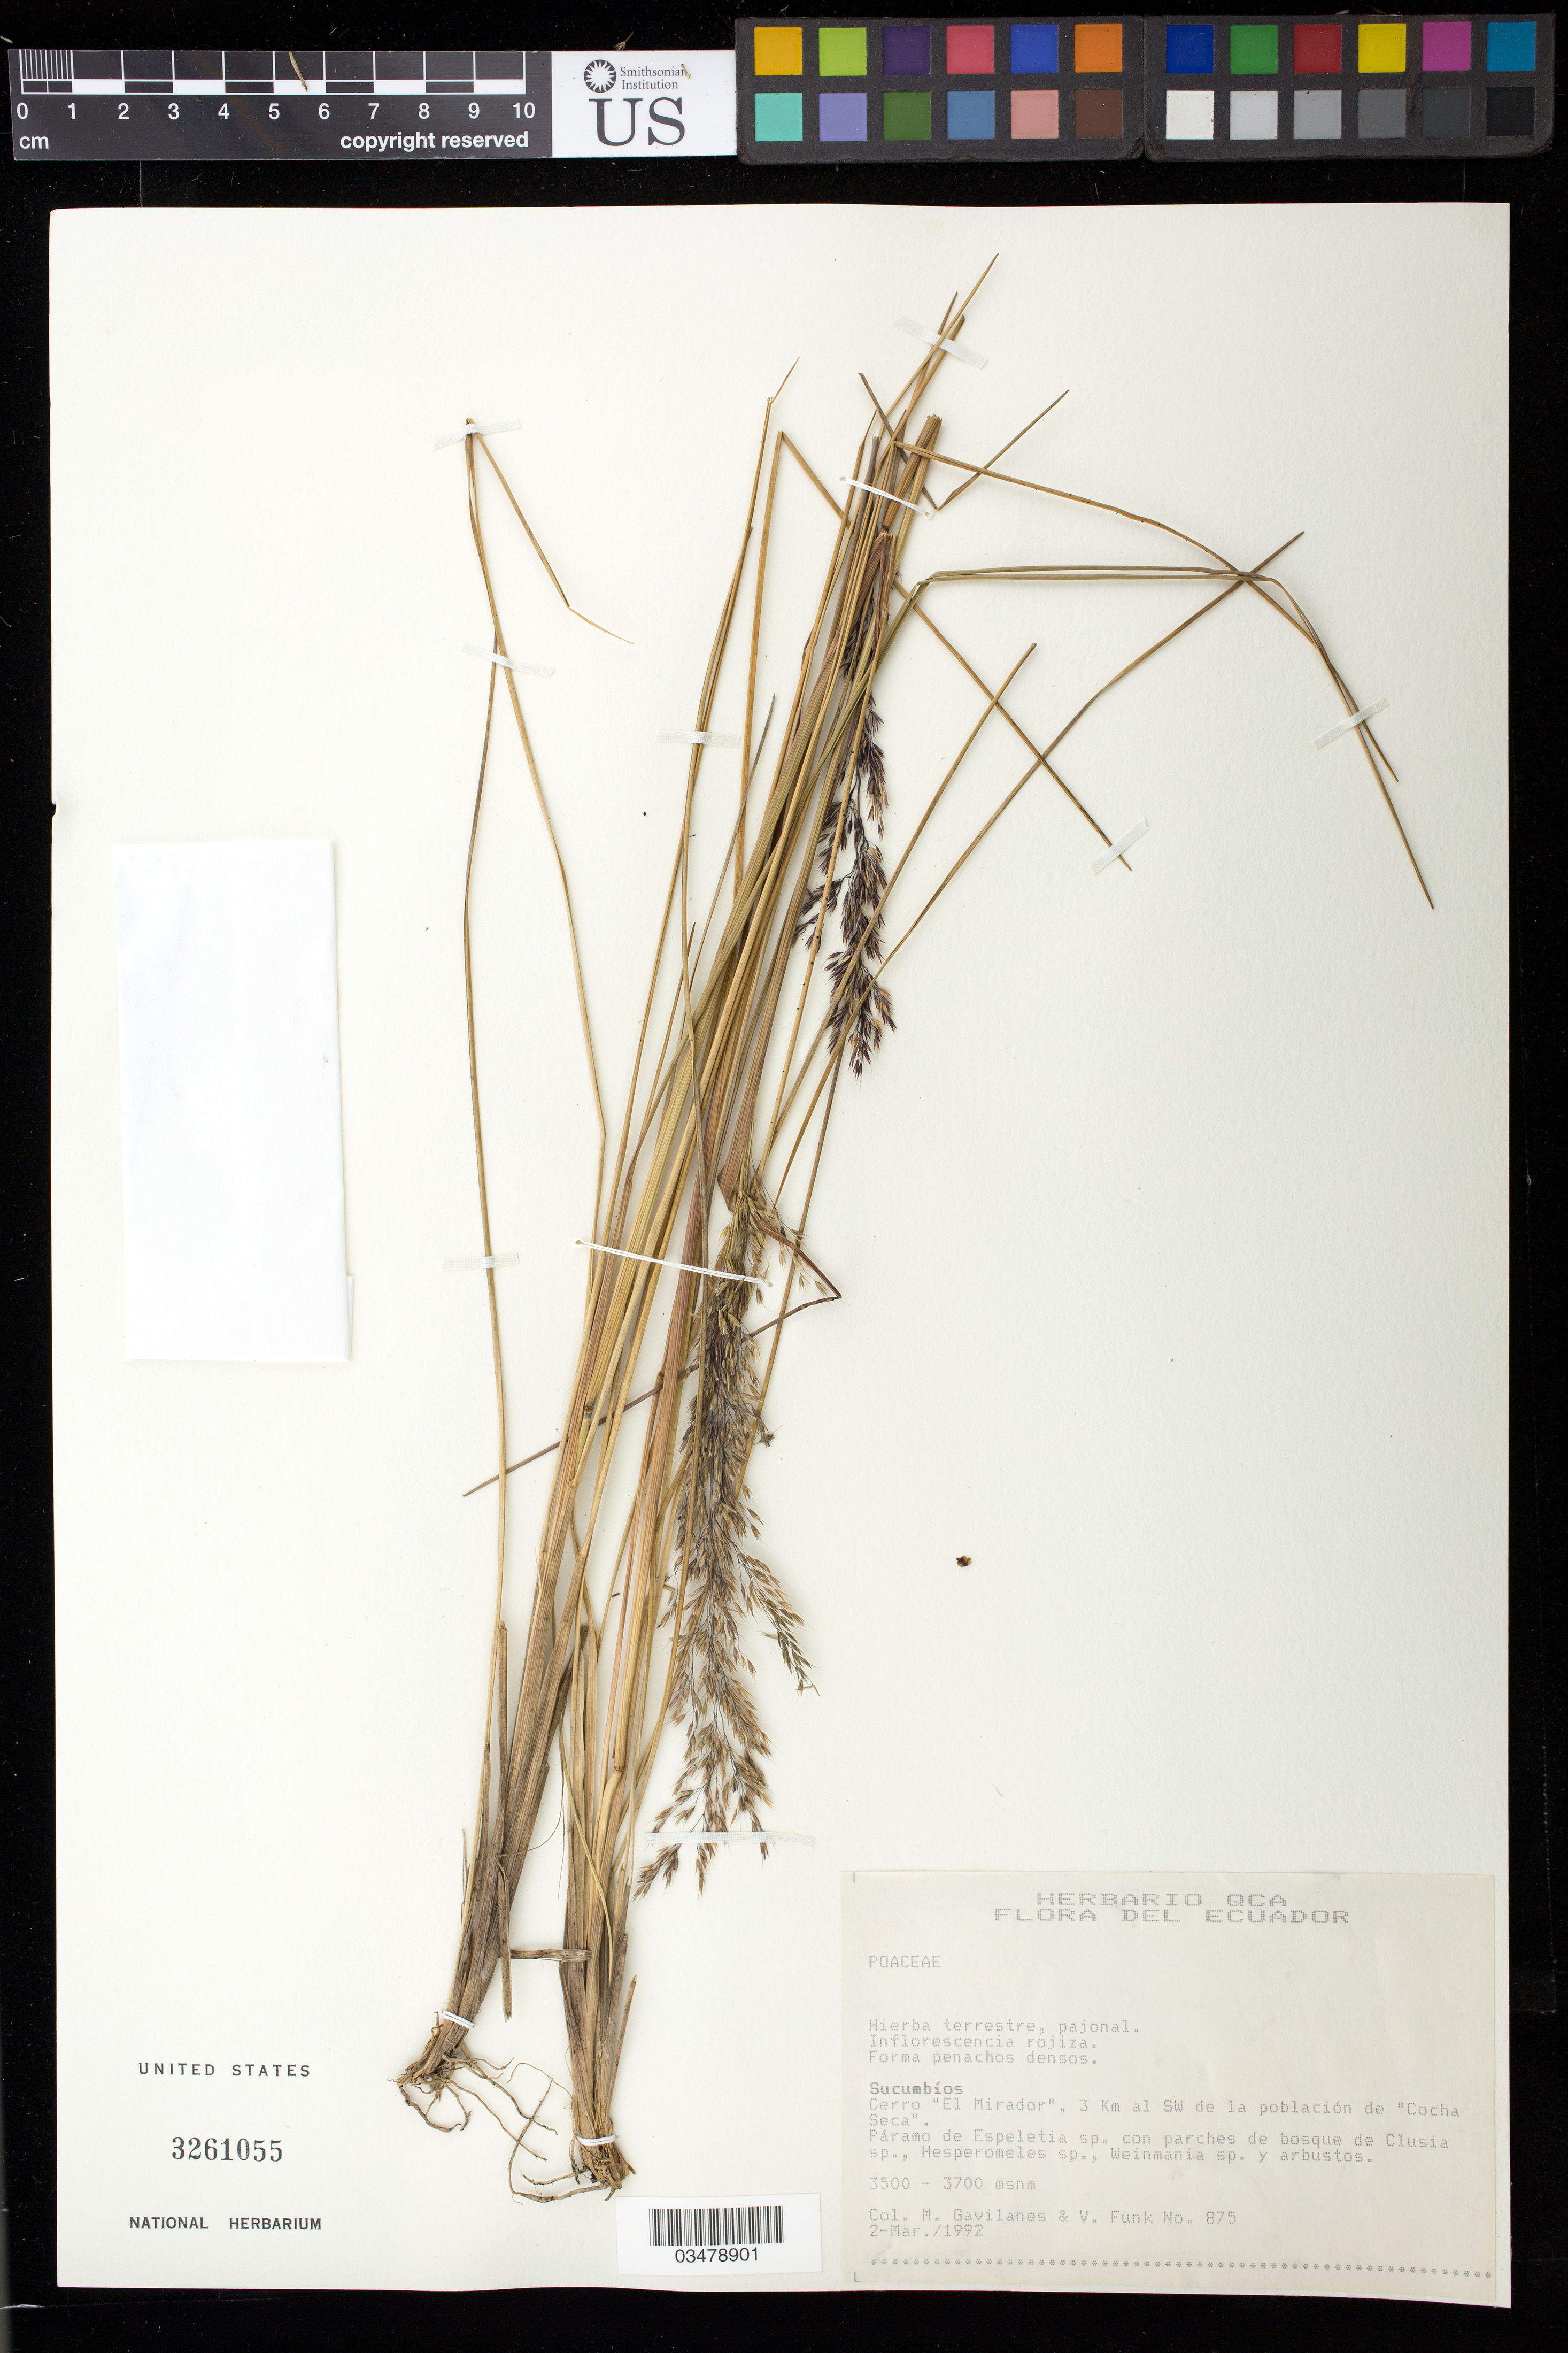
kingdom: Plantae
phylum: Tracheophyta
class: Liliopsida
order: Poales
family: Poaceae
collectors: M. Gavilanes & V. Funk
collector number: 875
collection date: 1992-03-02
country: Ecuador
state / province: Sucumbíos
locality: Cerro "El Mirador", 3 Km al SW de la población de "Cocha Seca"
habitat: Paramo de Espeletia sp con parches de bosque de Clusia, Hesperomeles, Weinmania y arbustos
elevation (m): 3500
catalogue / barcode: US 3261055